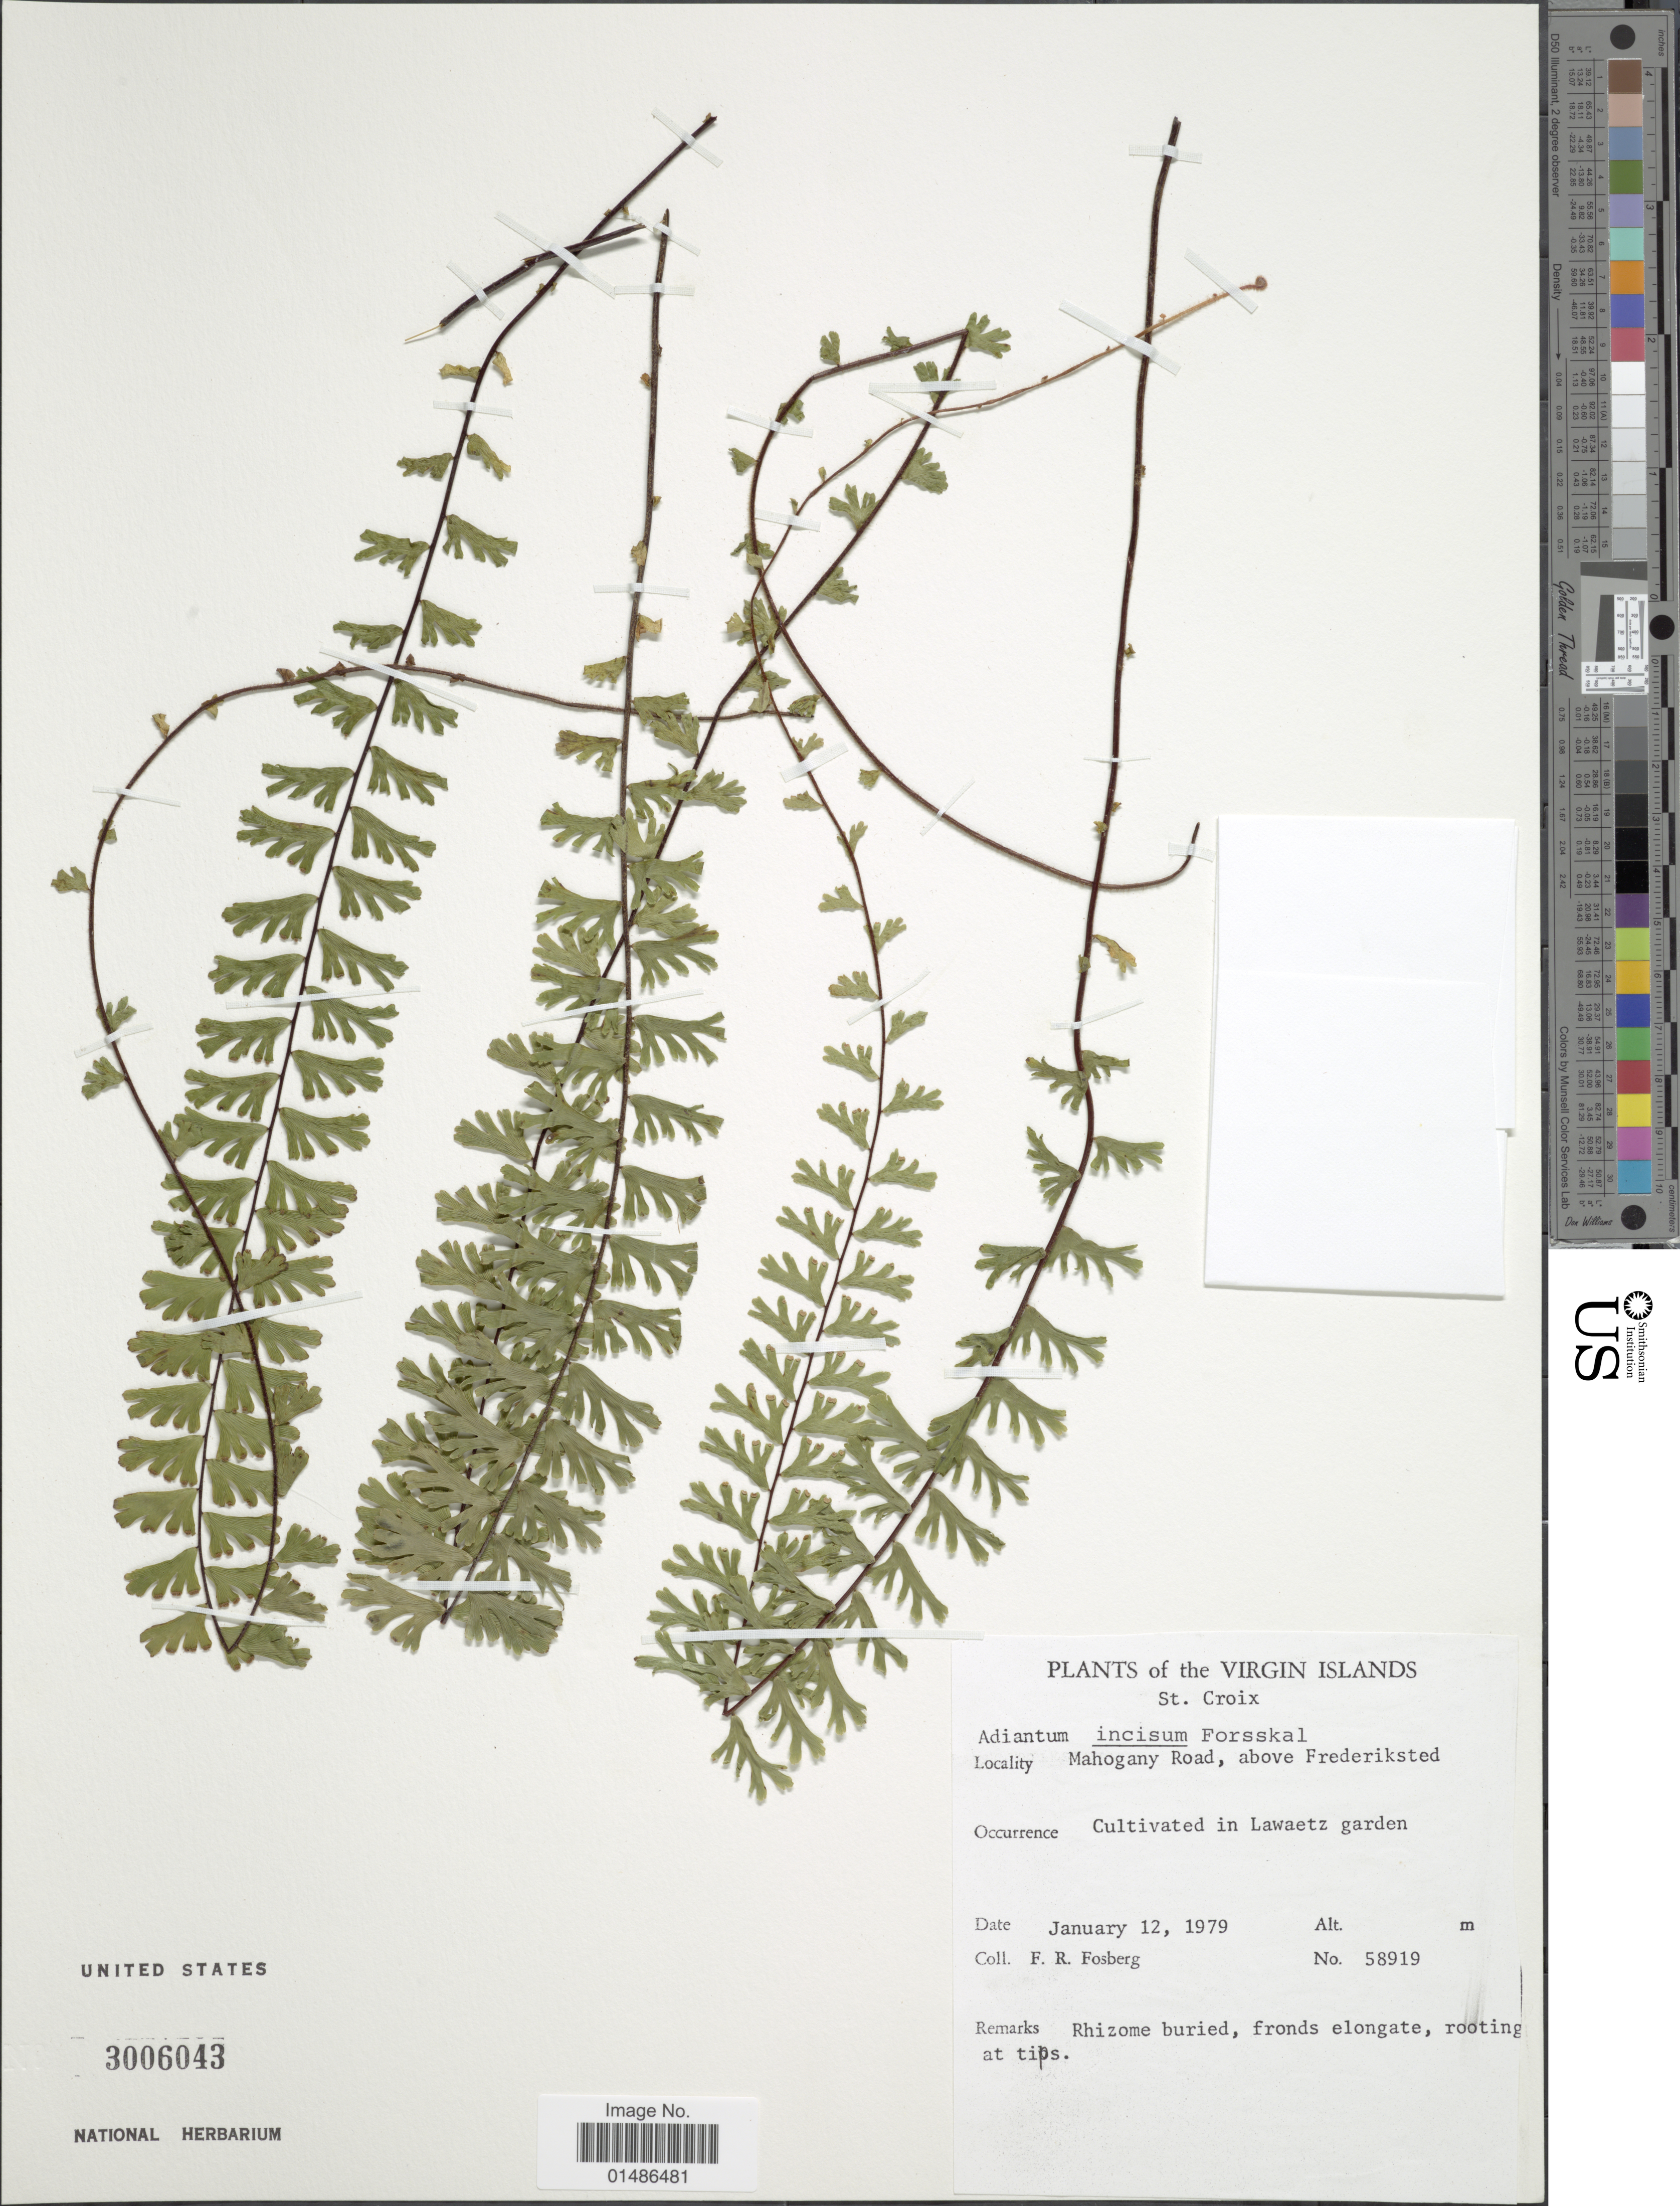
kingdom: Plantae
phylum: Tracheophyta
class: Polypodiopsida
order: Polypodiales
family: Pteridaceae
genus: Adiantum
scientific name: Adiantum incisum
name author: Forssk.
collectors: F. R. Fosberg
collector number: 58919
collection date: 1979-01-12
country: U.S. Virgin Islands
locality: Mahogany Road, above Frederiksted. Cultivated in Lawaetz garden.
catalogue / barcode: US 3006043